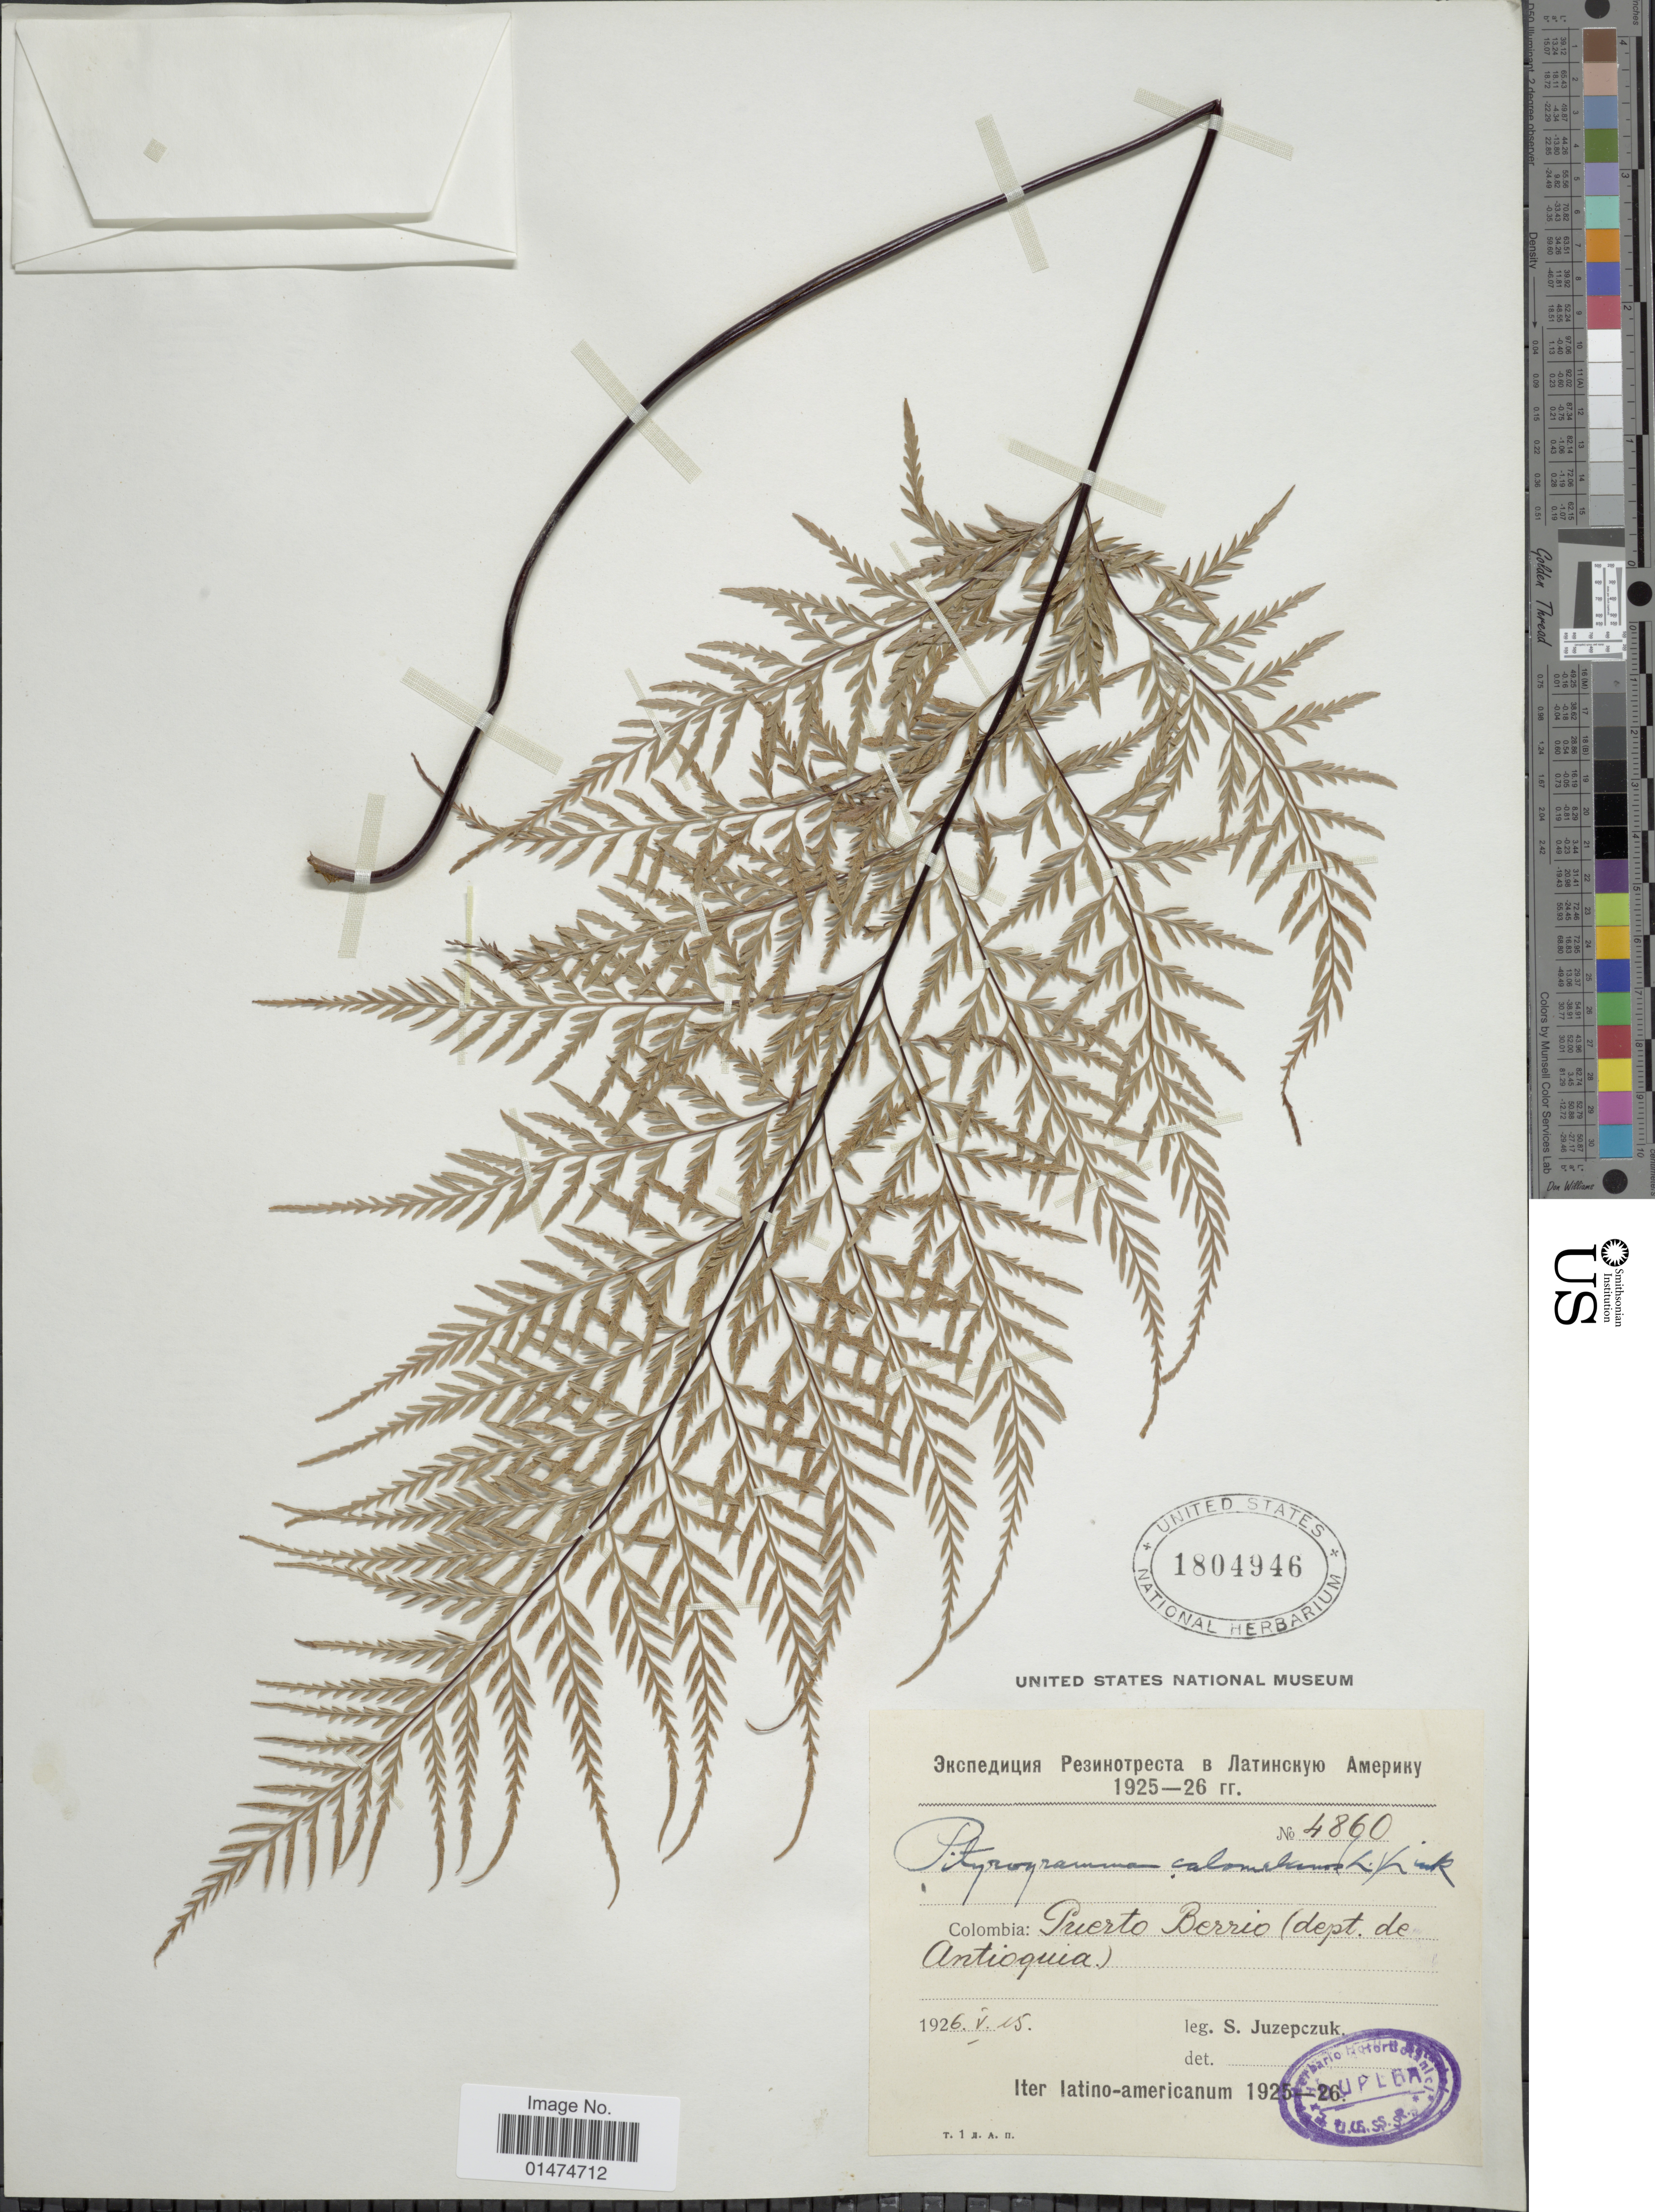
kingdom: Plantae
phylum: Tracheophyta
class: Polypodiopsida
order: Polypodiales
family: Pteridaceae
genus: Pityrogramma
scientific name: Pityrogramma calomelanos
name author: (L.) Link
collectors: S. V. Juzepczuk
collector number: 4860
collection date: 1926-05-18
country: Colombia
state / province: Antioquia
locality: Puerto Berrio (dept. de Antioquia).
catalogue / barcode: US 1804946